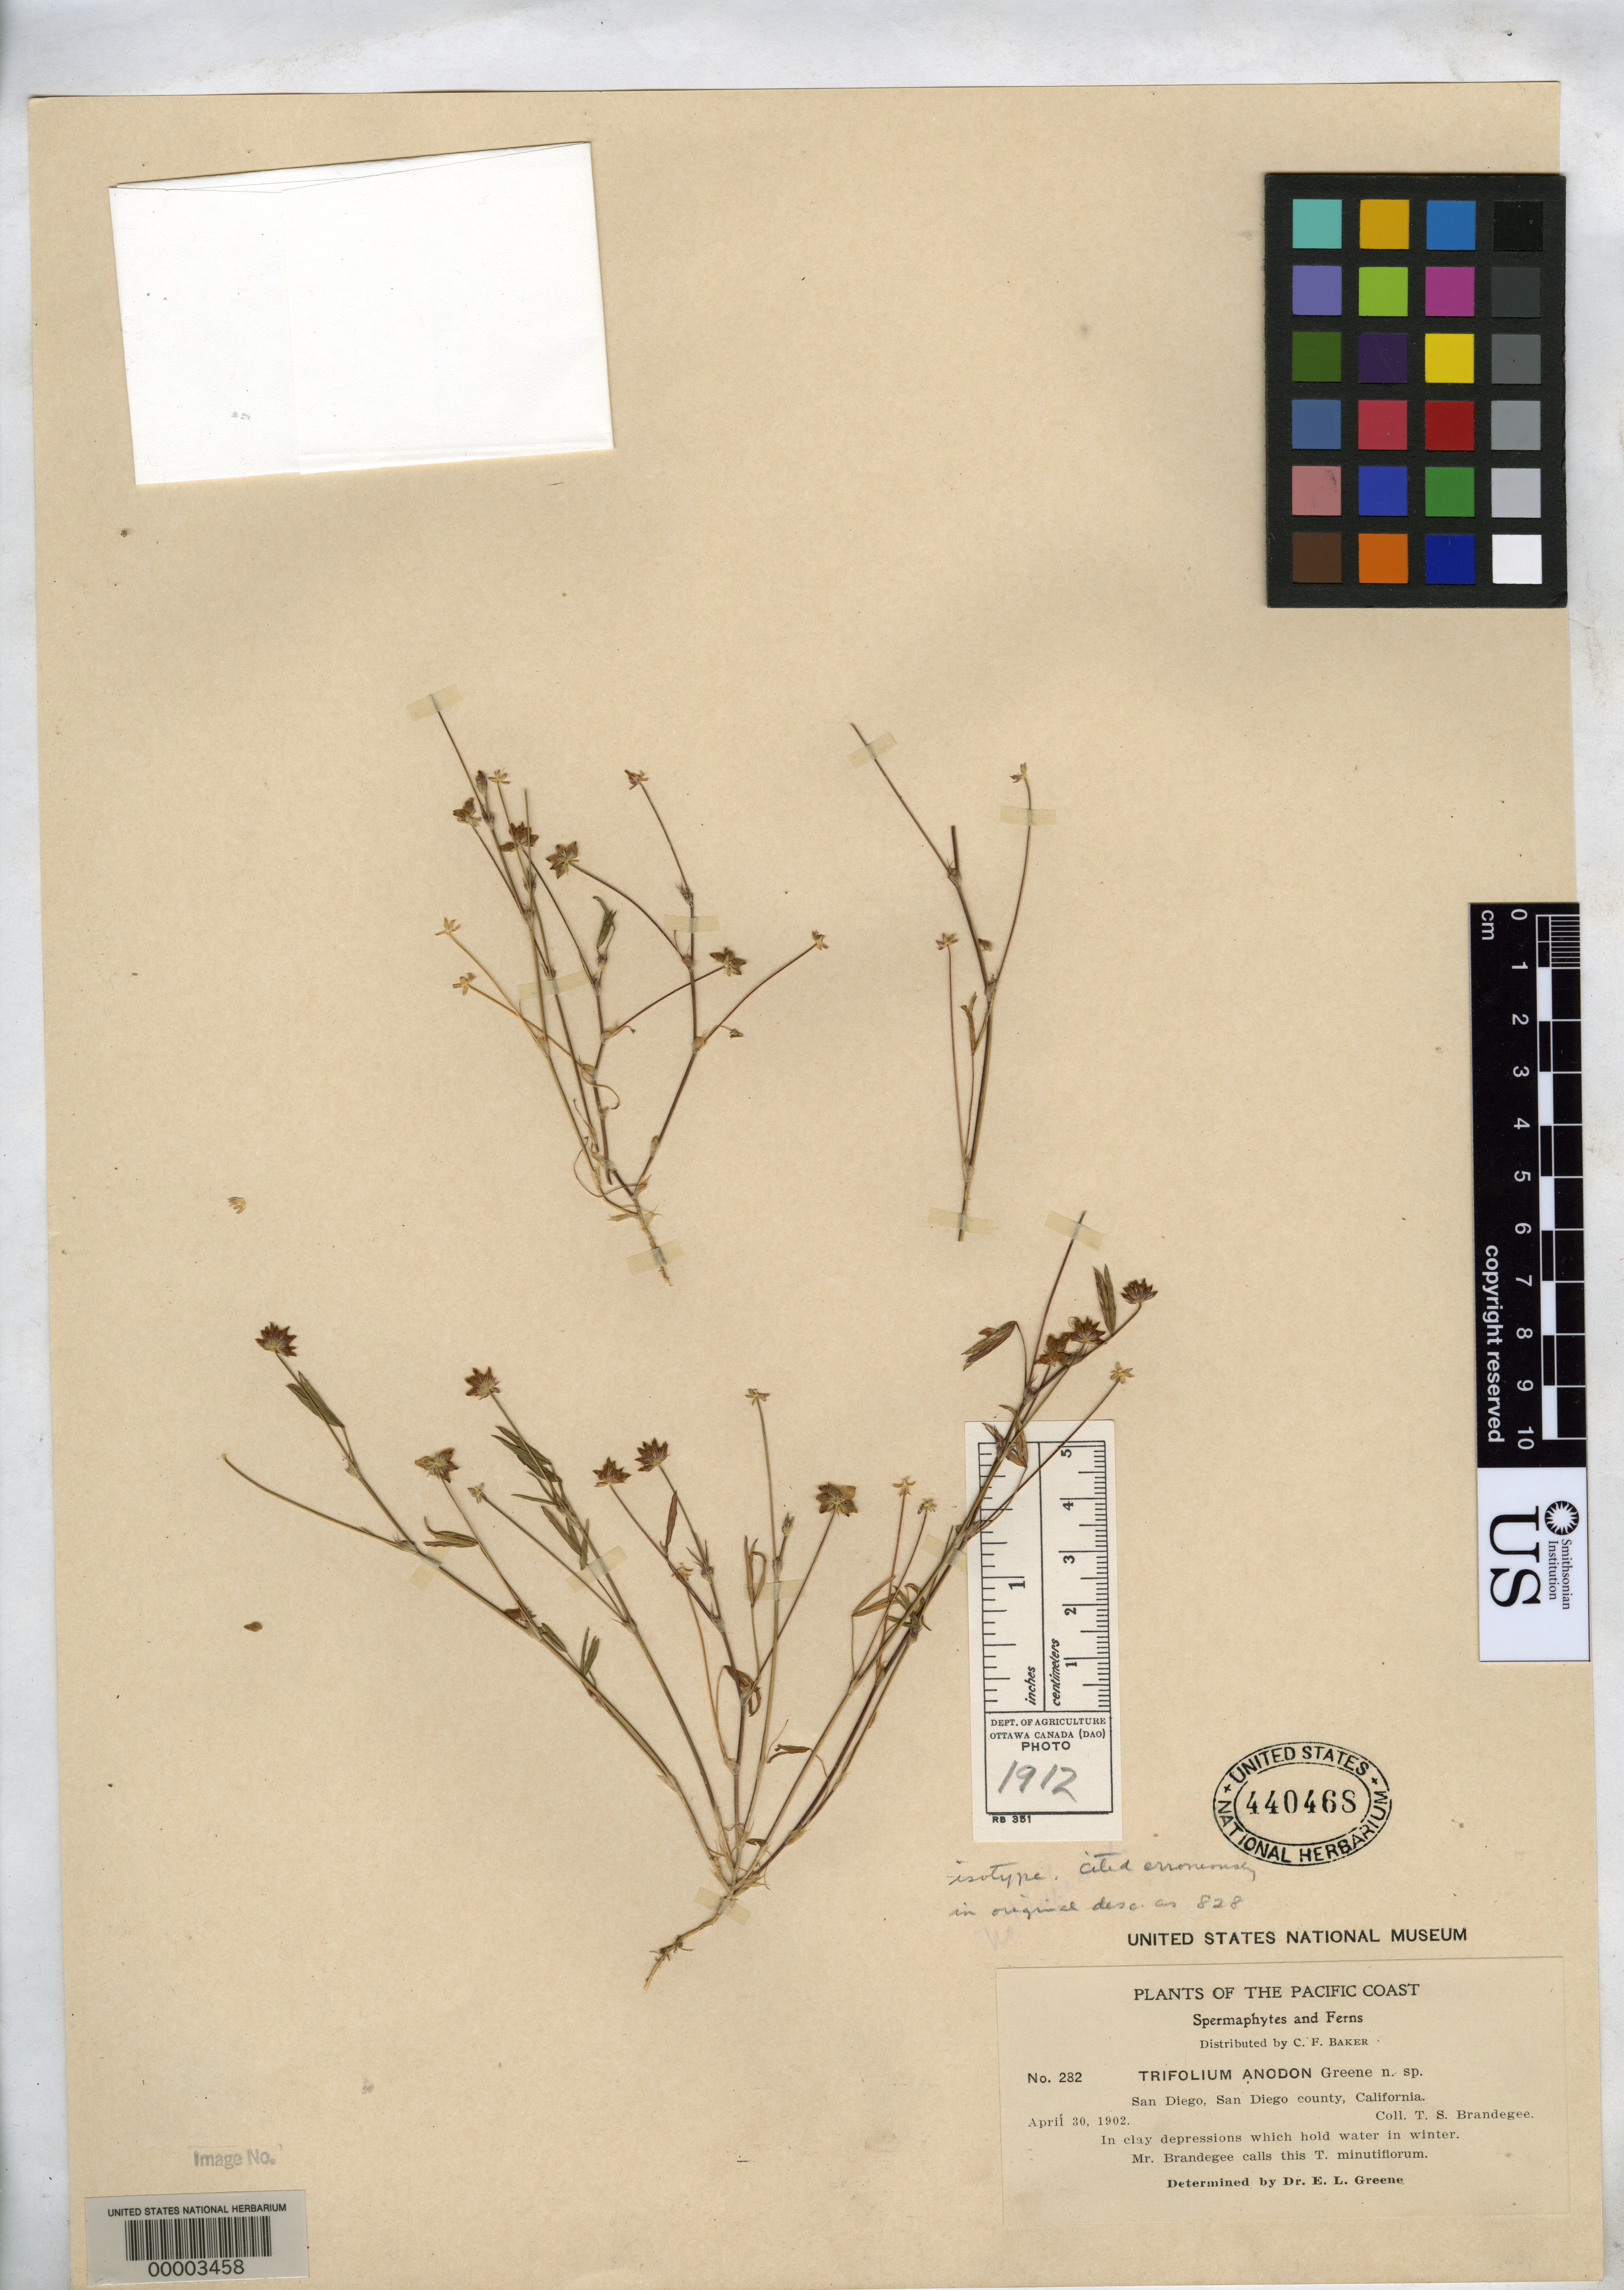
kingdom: Plantae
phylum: Tracheophyta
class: Magnoliopsida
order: Fabales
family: Fabaceae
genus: Trifolium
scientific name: Trifolium anodon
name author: Greene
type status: Isotype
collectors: T. S. Brandegee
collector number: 282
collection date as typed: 30 Apr 1902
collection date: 1902-04-30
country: United States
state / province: California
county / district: San Diego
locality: At San Diego.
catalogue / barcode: US 440468